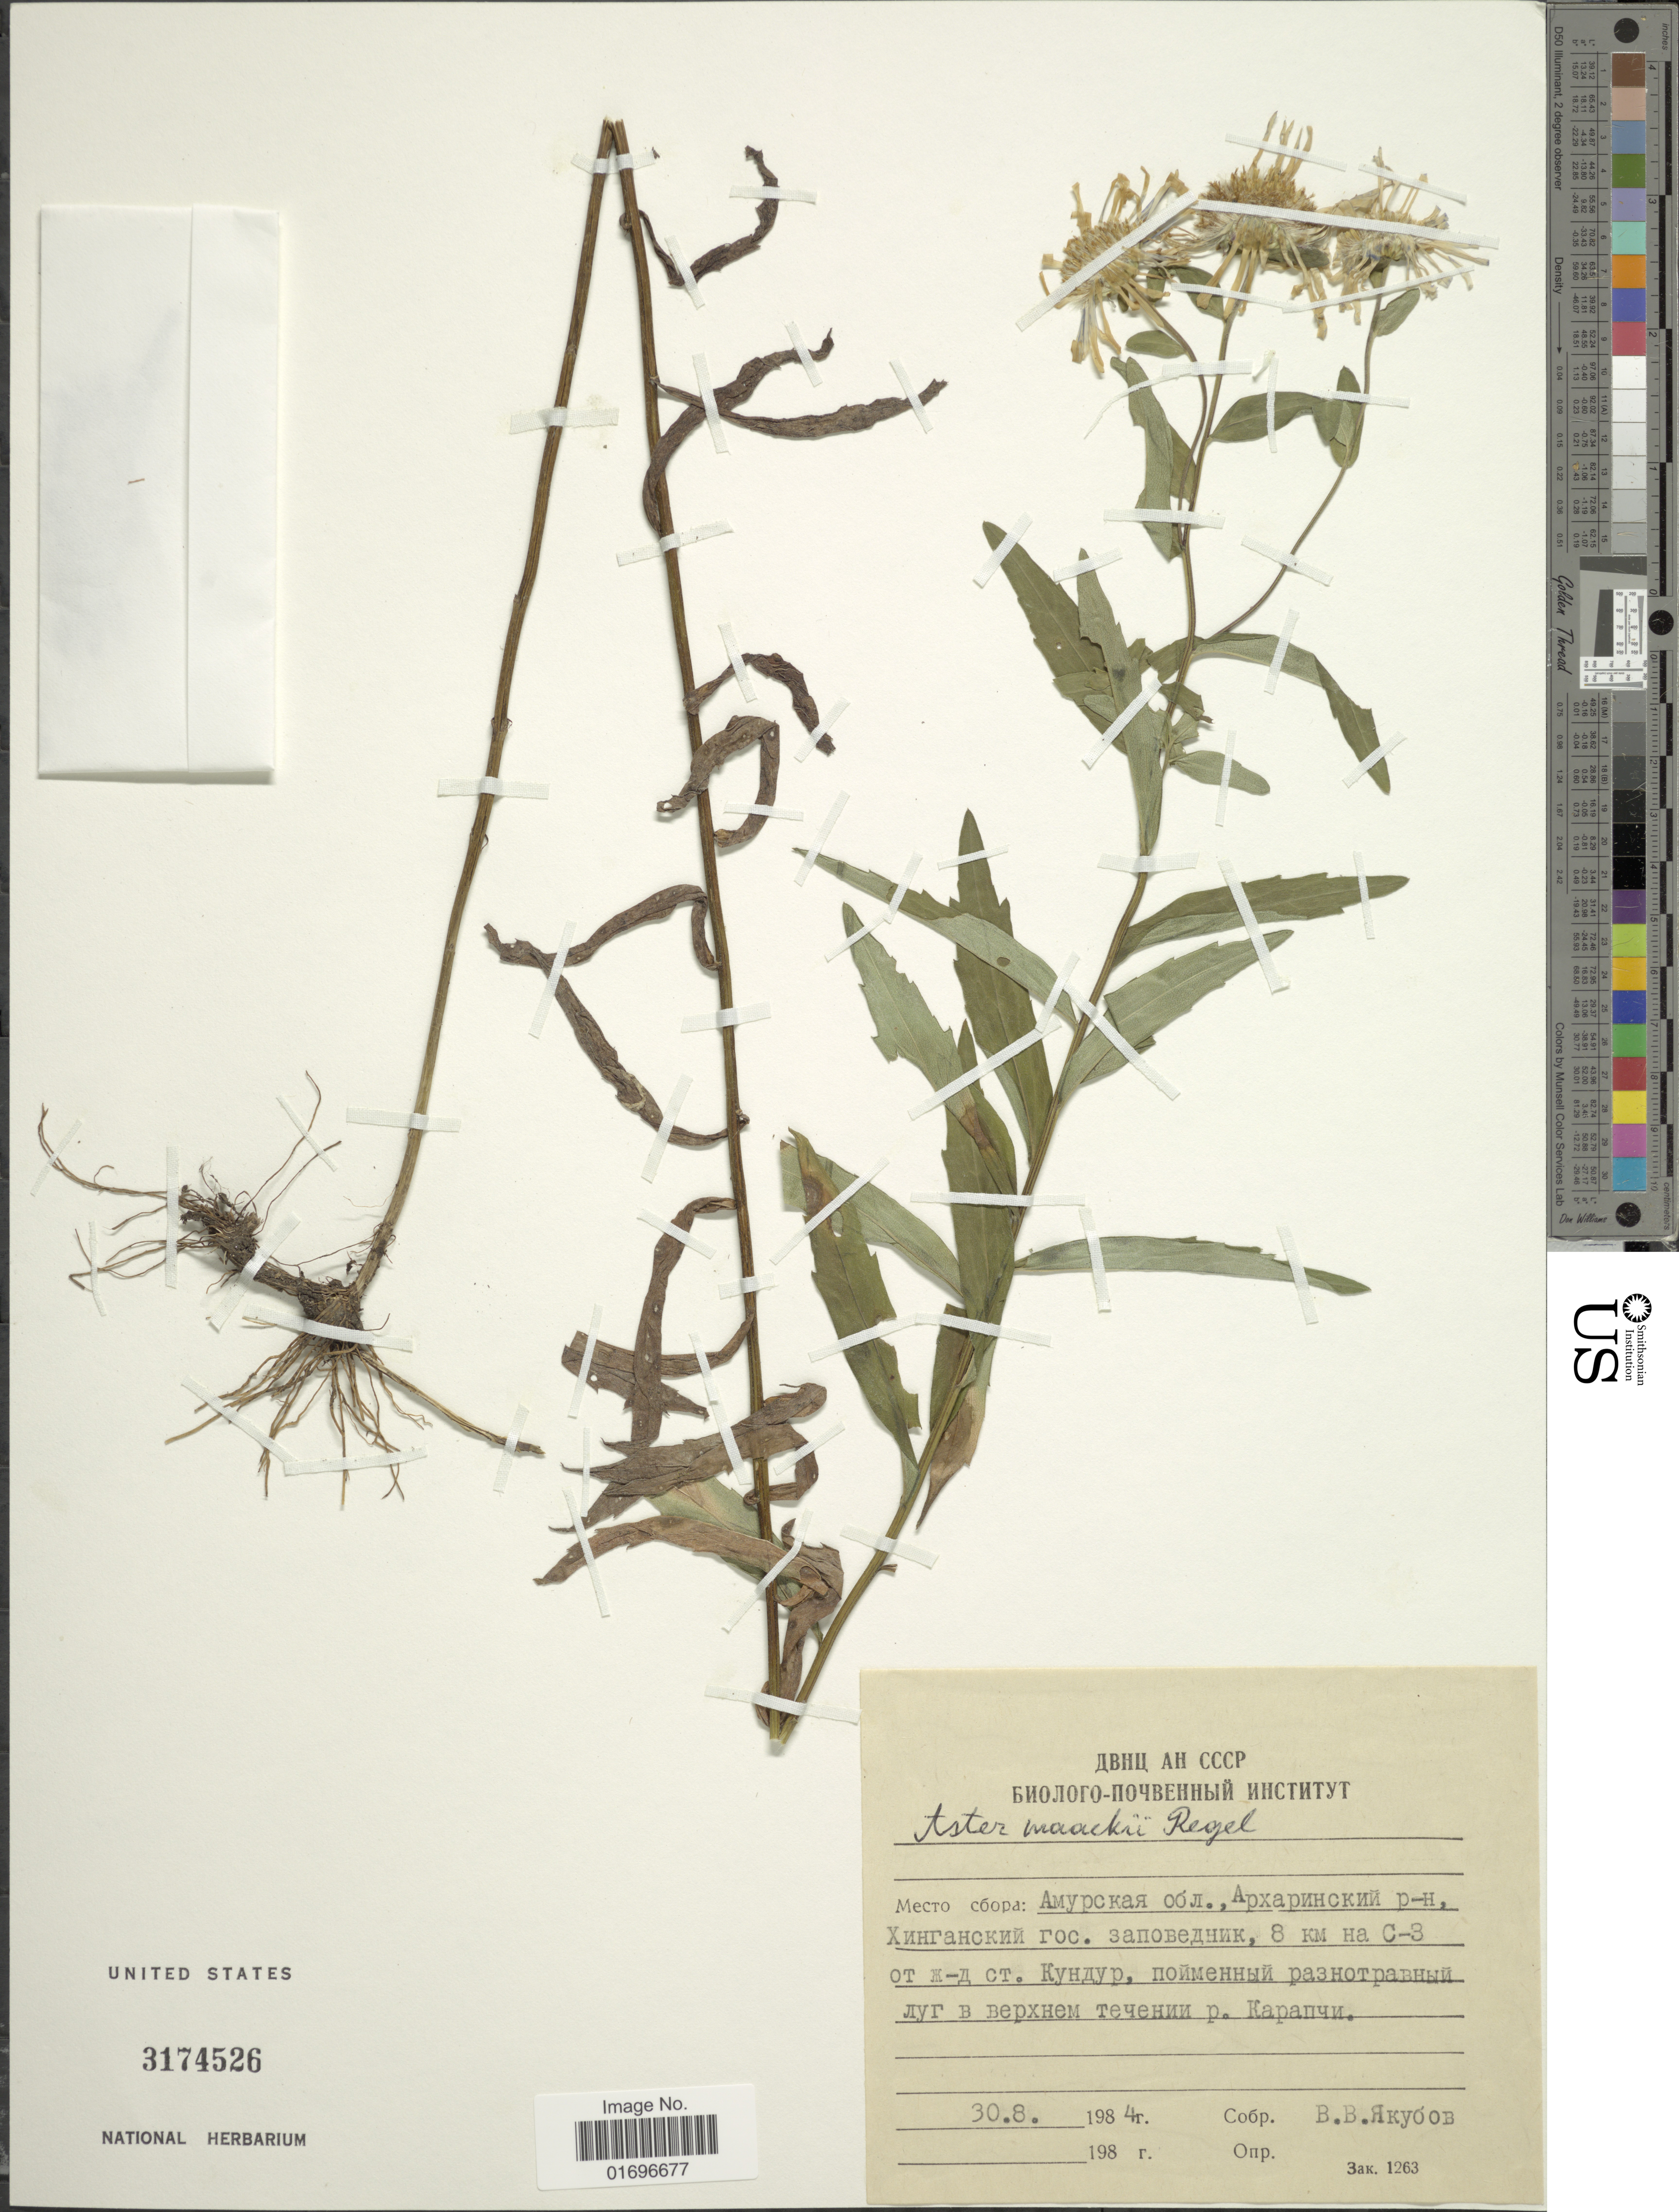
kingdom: Plantae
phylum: Tracheophyta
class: Magnoliopsida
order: Asterales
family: Asteraceae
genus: Aster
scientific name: Aster maackii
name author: Regel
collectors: V. Yakubov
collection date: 1984-08-30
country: Russian Federation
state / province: Amur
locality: District Arkharinskiy, Khingan Nature Reserve, 8 km NW from rail road station Kundur, river Karapcha.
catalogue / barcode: US 3174526